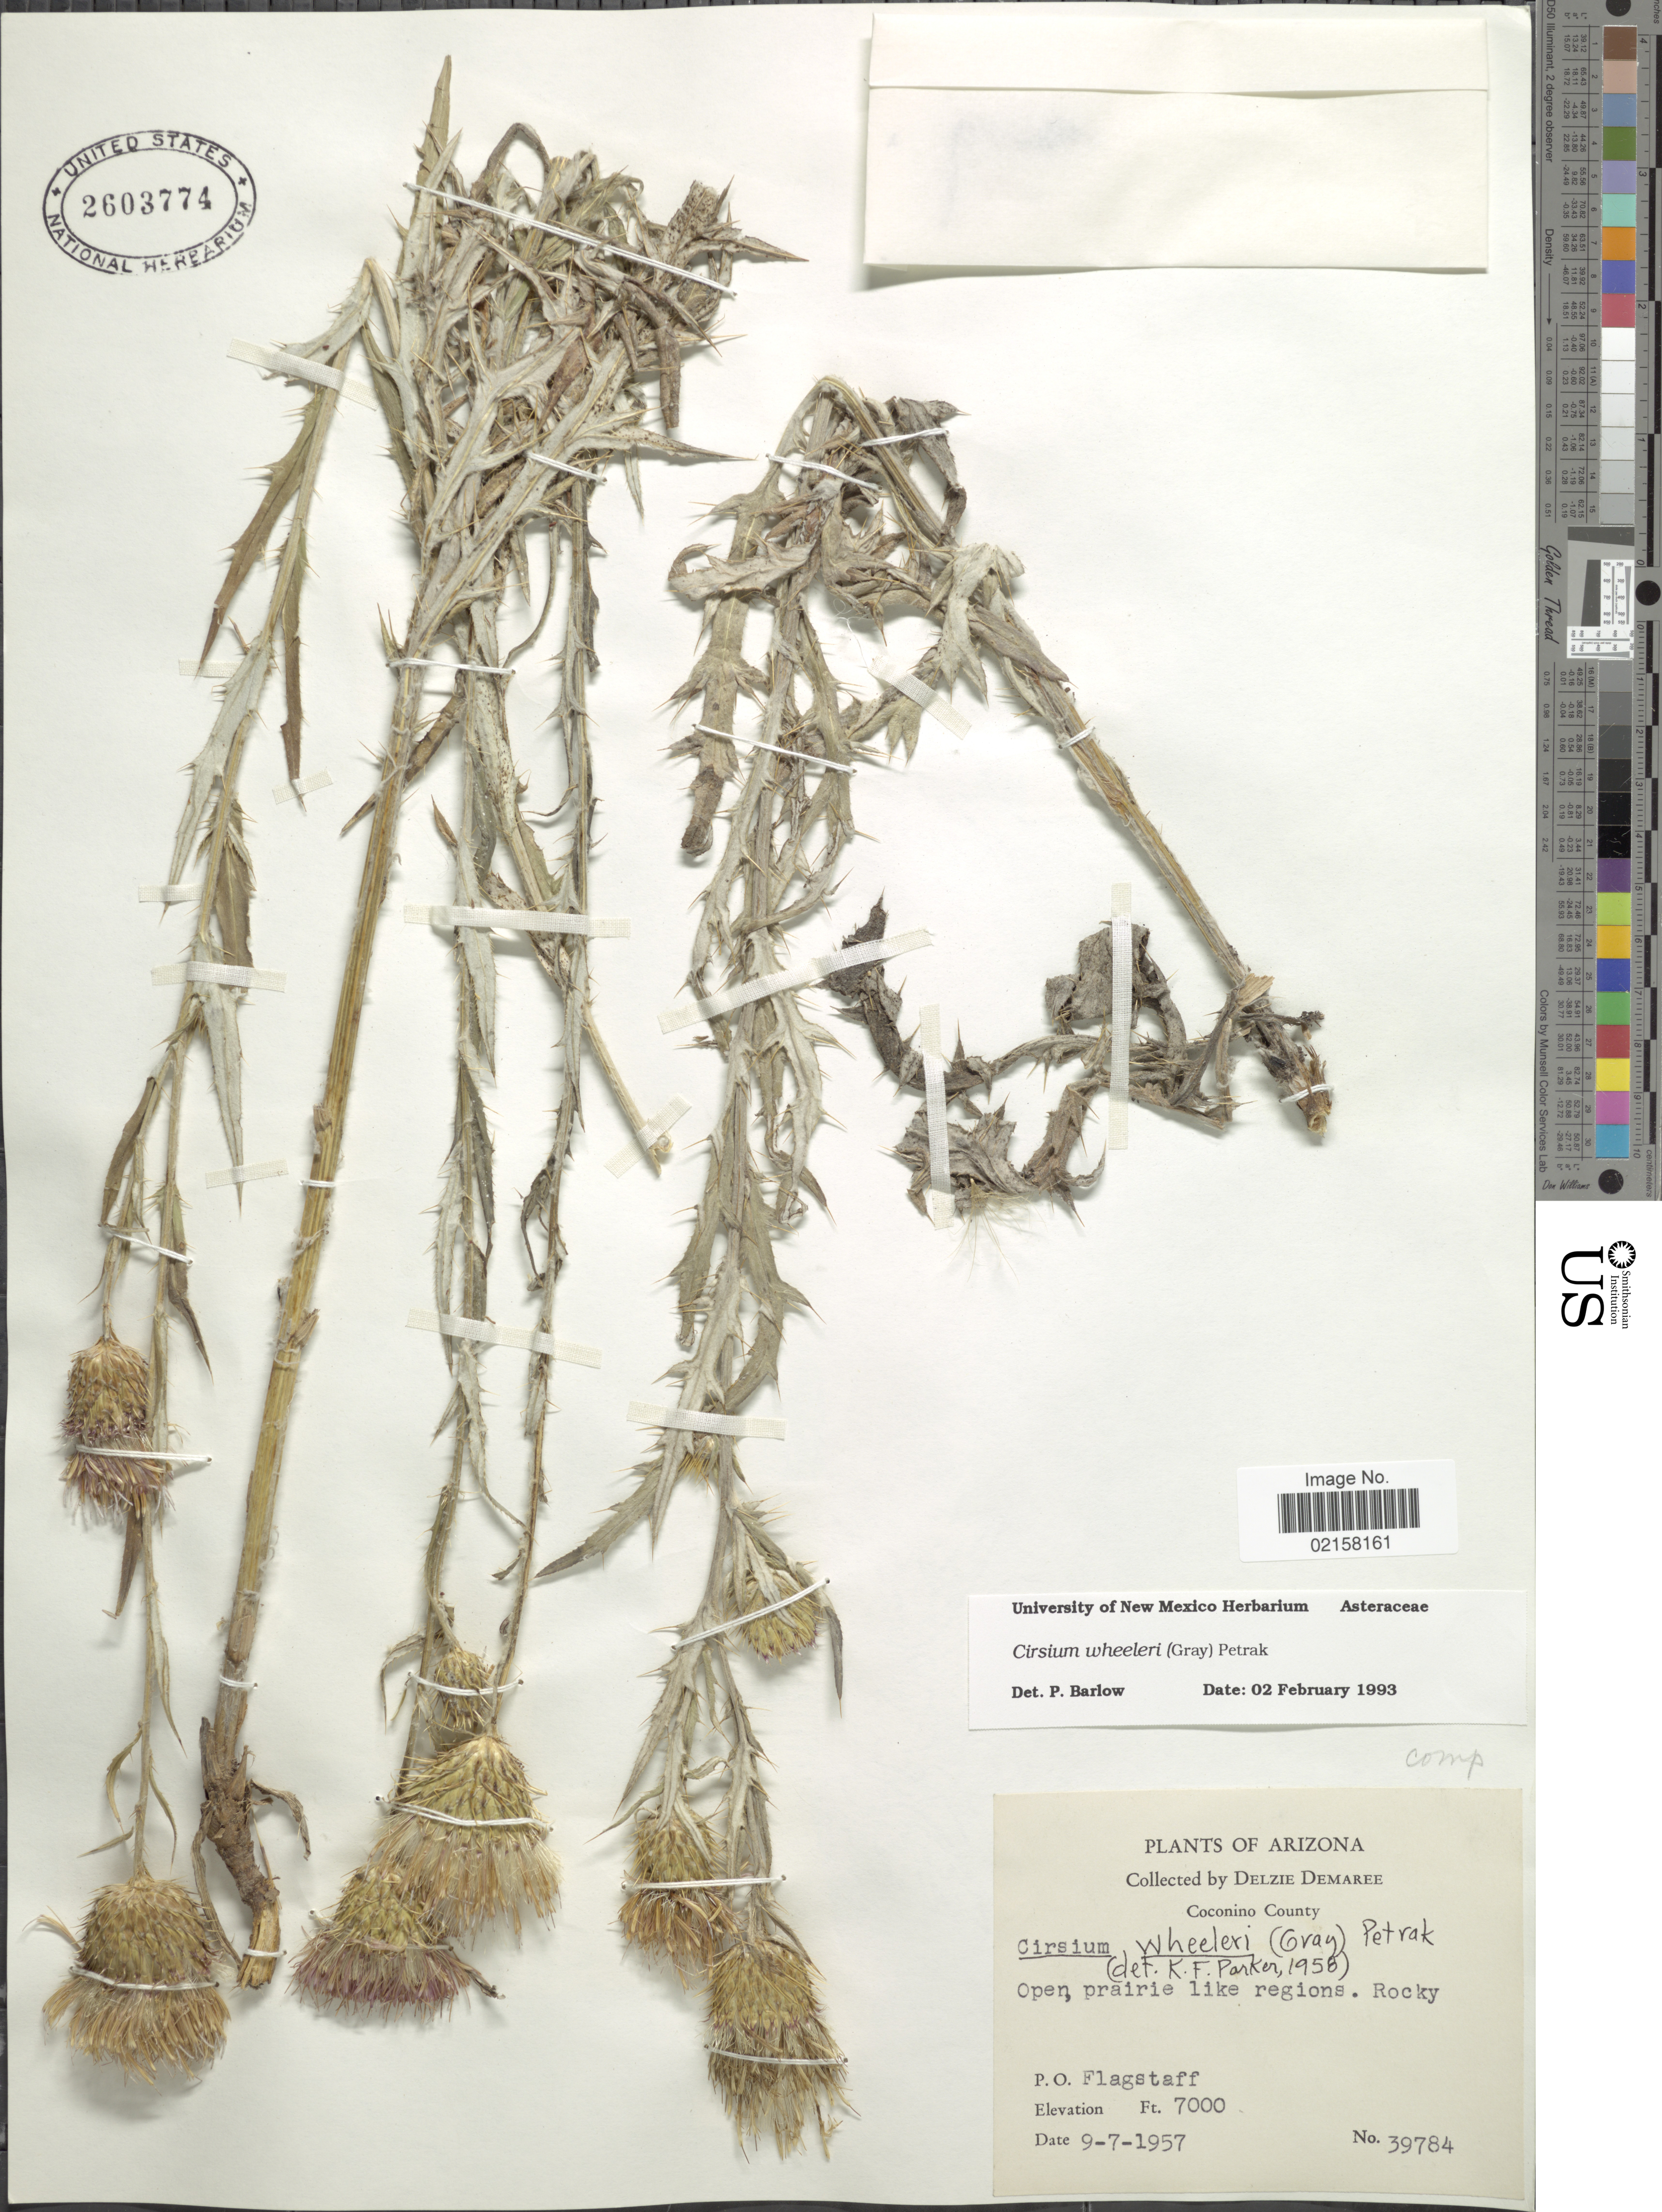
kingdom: Plantae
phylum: Tracheophyta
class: Magnoliopsida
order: Asterales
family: Asteraceae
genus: Cirsium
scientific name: Cirsium wheeleri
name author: (A. Gray) Petr.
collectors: D. Demaree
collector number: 39784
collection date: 1957-09-07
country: United States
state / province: Arizona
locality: Coconino County, P.O. Flagstaff, open, prairie like regions, rocky/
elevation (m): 2134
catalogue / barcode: US 23603774